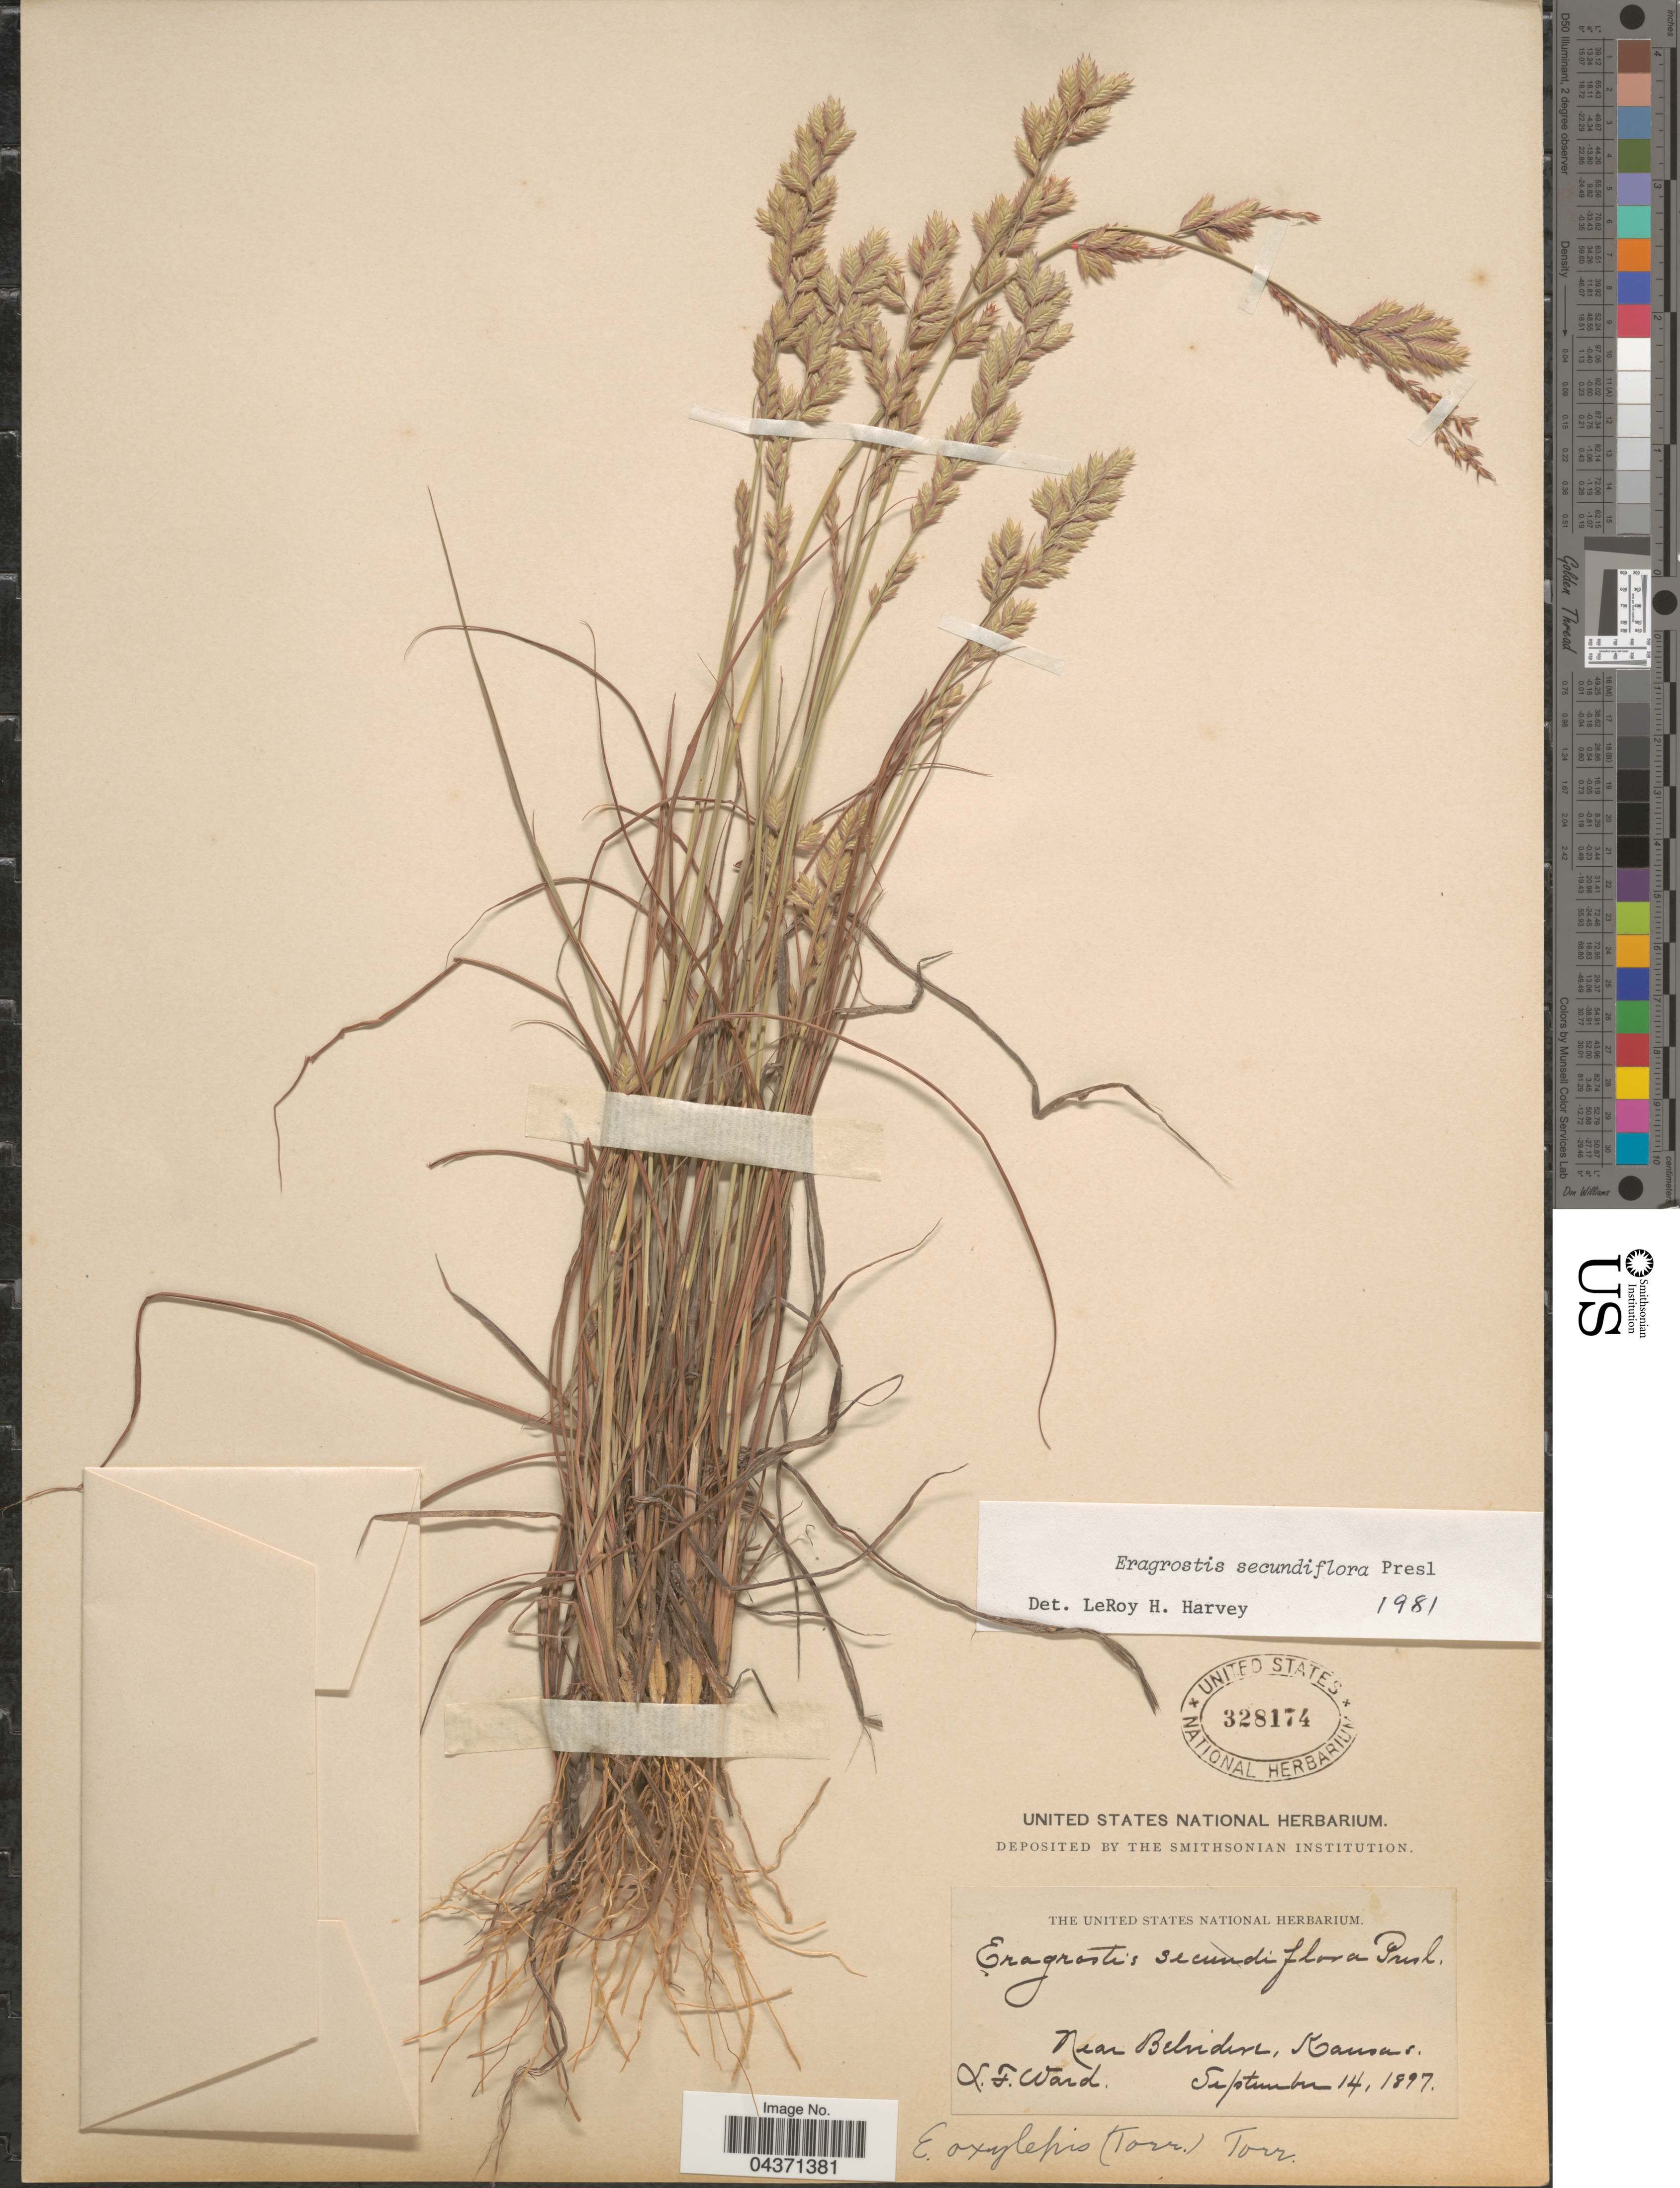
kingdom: Plantae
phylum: Tracheophyta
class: Liliopsida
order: Poales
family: Poaceae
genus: Eragrostis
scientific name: Eragrostis secundiflora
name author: J. Presl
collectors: L. Ward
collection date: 1897-09-14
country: United States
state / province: Kansas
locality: Near Belvidere.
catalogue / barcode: US 328174